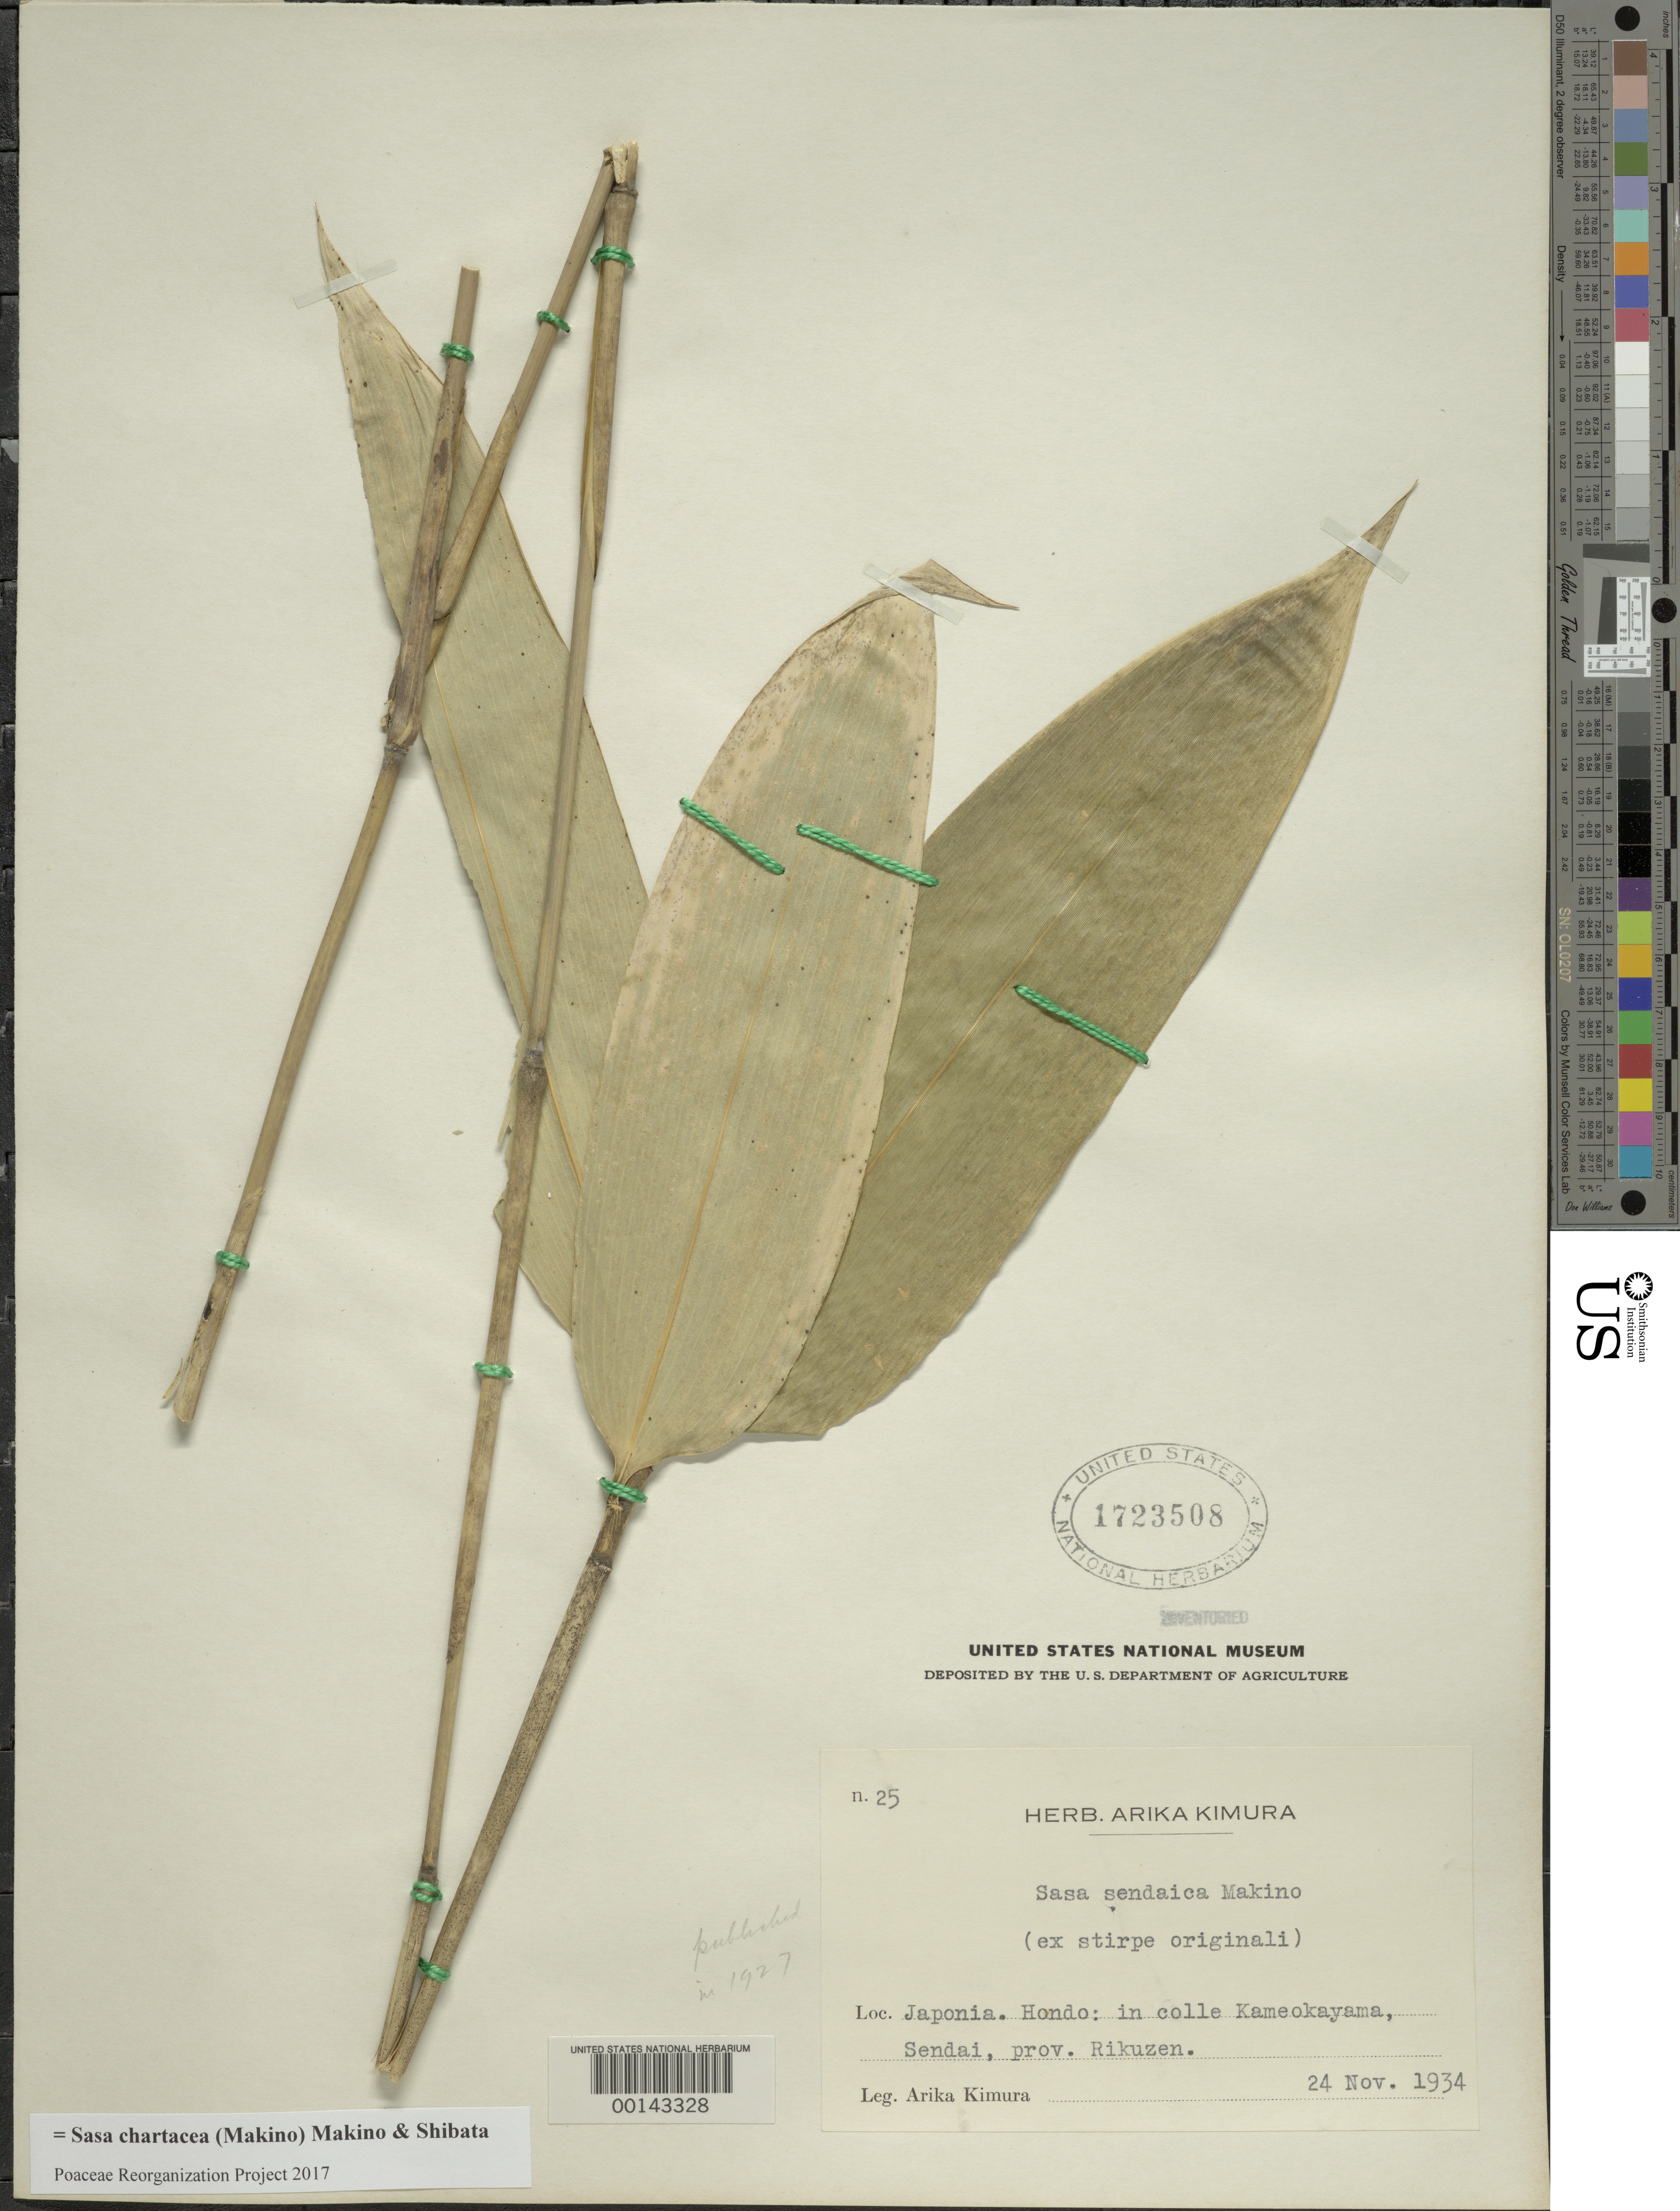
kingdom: Plantae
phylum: Tracheophyta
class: Liliopsida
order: Poales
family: Poaceae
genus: Sasa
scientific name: Sasa chartacea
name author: (Makino) Makino & Shibata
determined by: Poaceae Reorganization Project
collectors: K. Arika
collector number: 25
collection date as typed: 24 Nov 1934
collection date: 1934-11-24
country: Japan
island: Honshu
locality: Rikuzen, sendai, kameokayama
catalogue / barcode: US 1723508